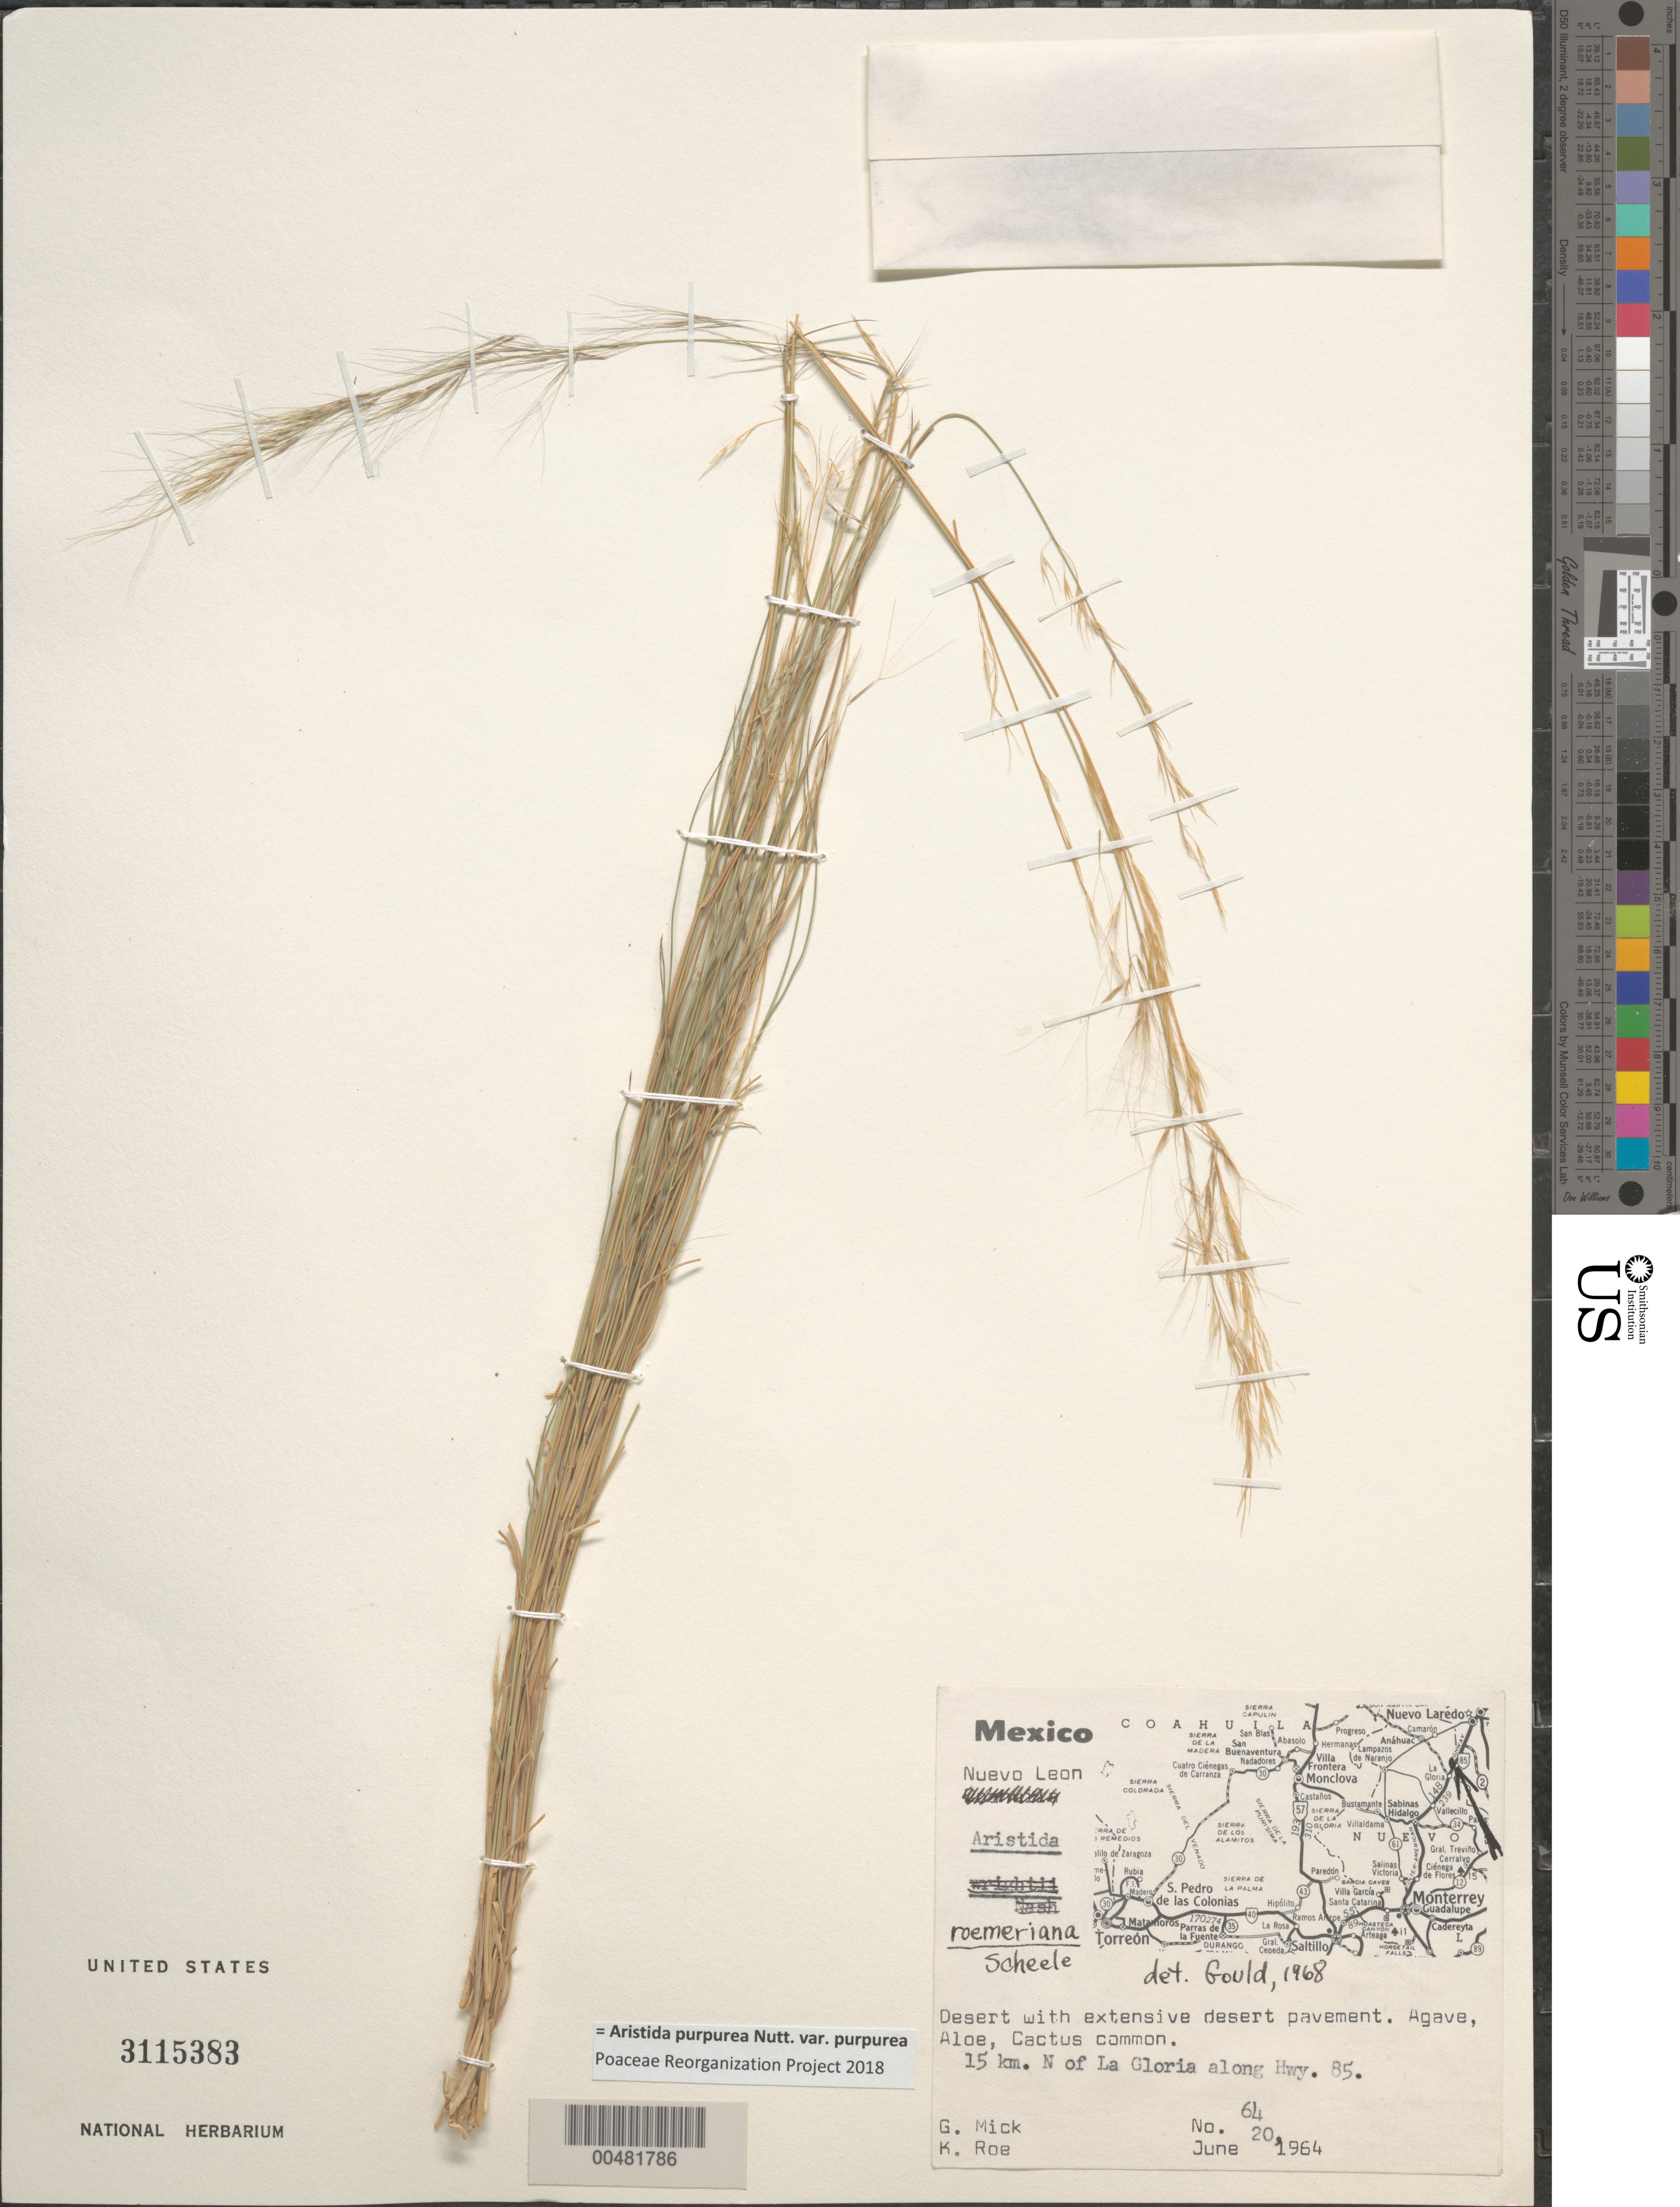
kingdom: Plantae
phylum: Tracheophyta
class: Liliopsida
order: Poales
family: Poaceae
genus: Aristida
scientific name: Aristida purpurea var. purpurea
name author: Nutt.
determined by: Poaceae Reorganization Project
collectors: G. Mick & K. E. Roe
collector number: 64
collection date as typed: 20 Jun 1964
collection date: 1964-06-20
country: Mexico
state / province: Nuevo León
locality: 15 km N of La Gloria along Highway 85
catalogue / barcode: US 3115383